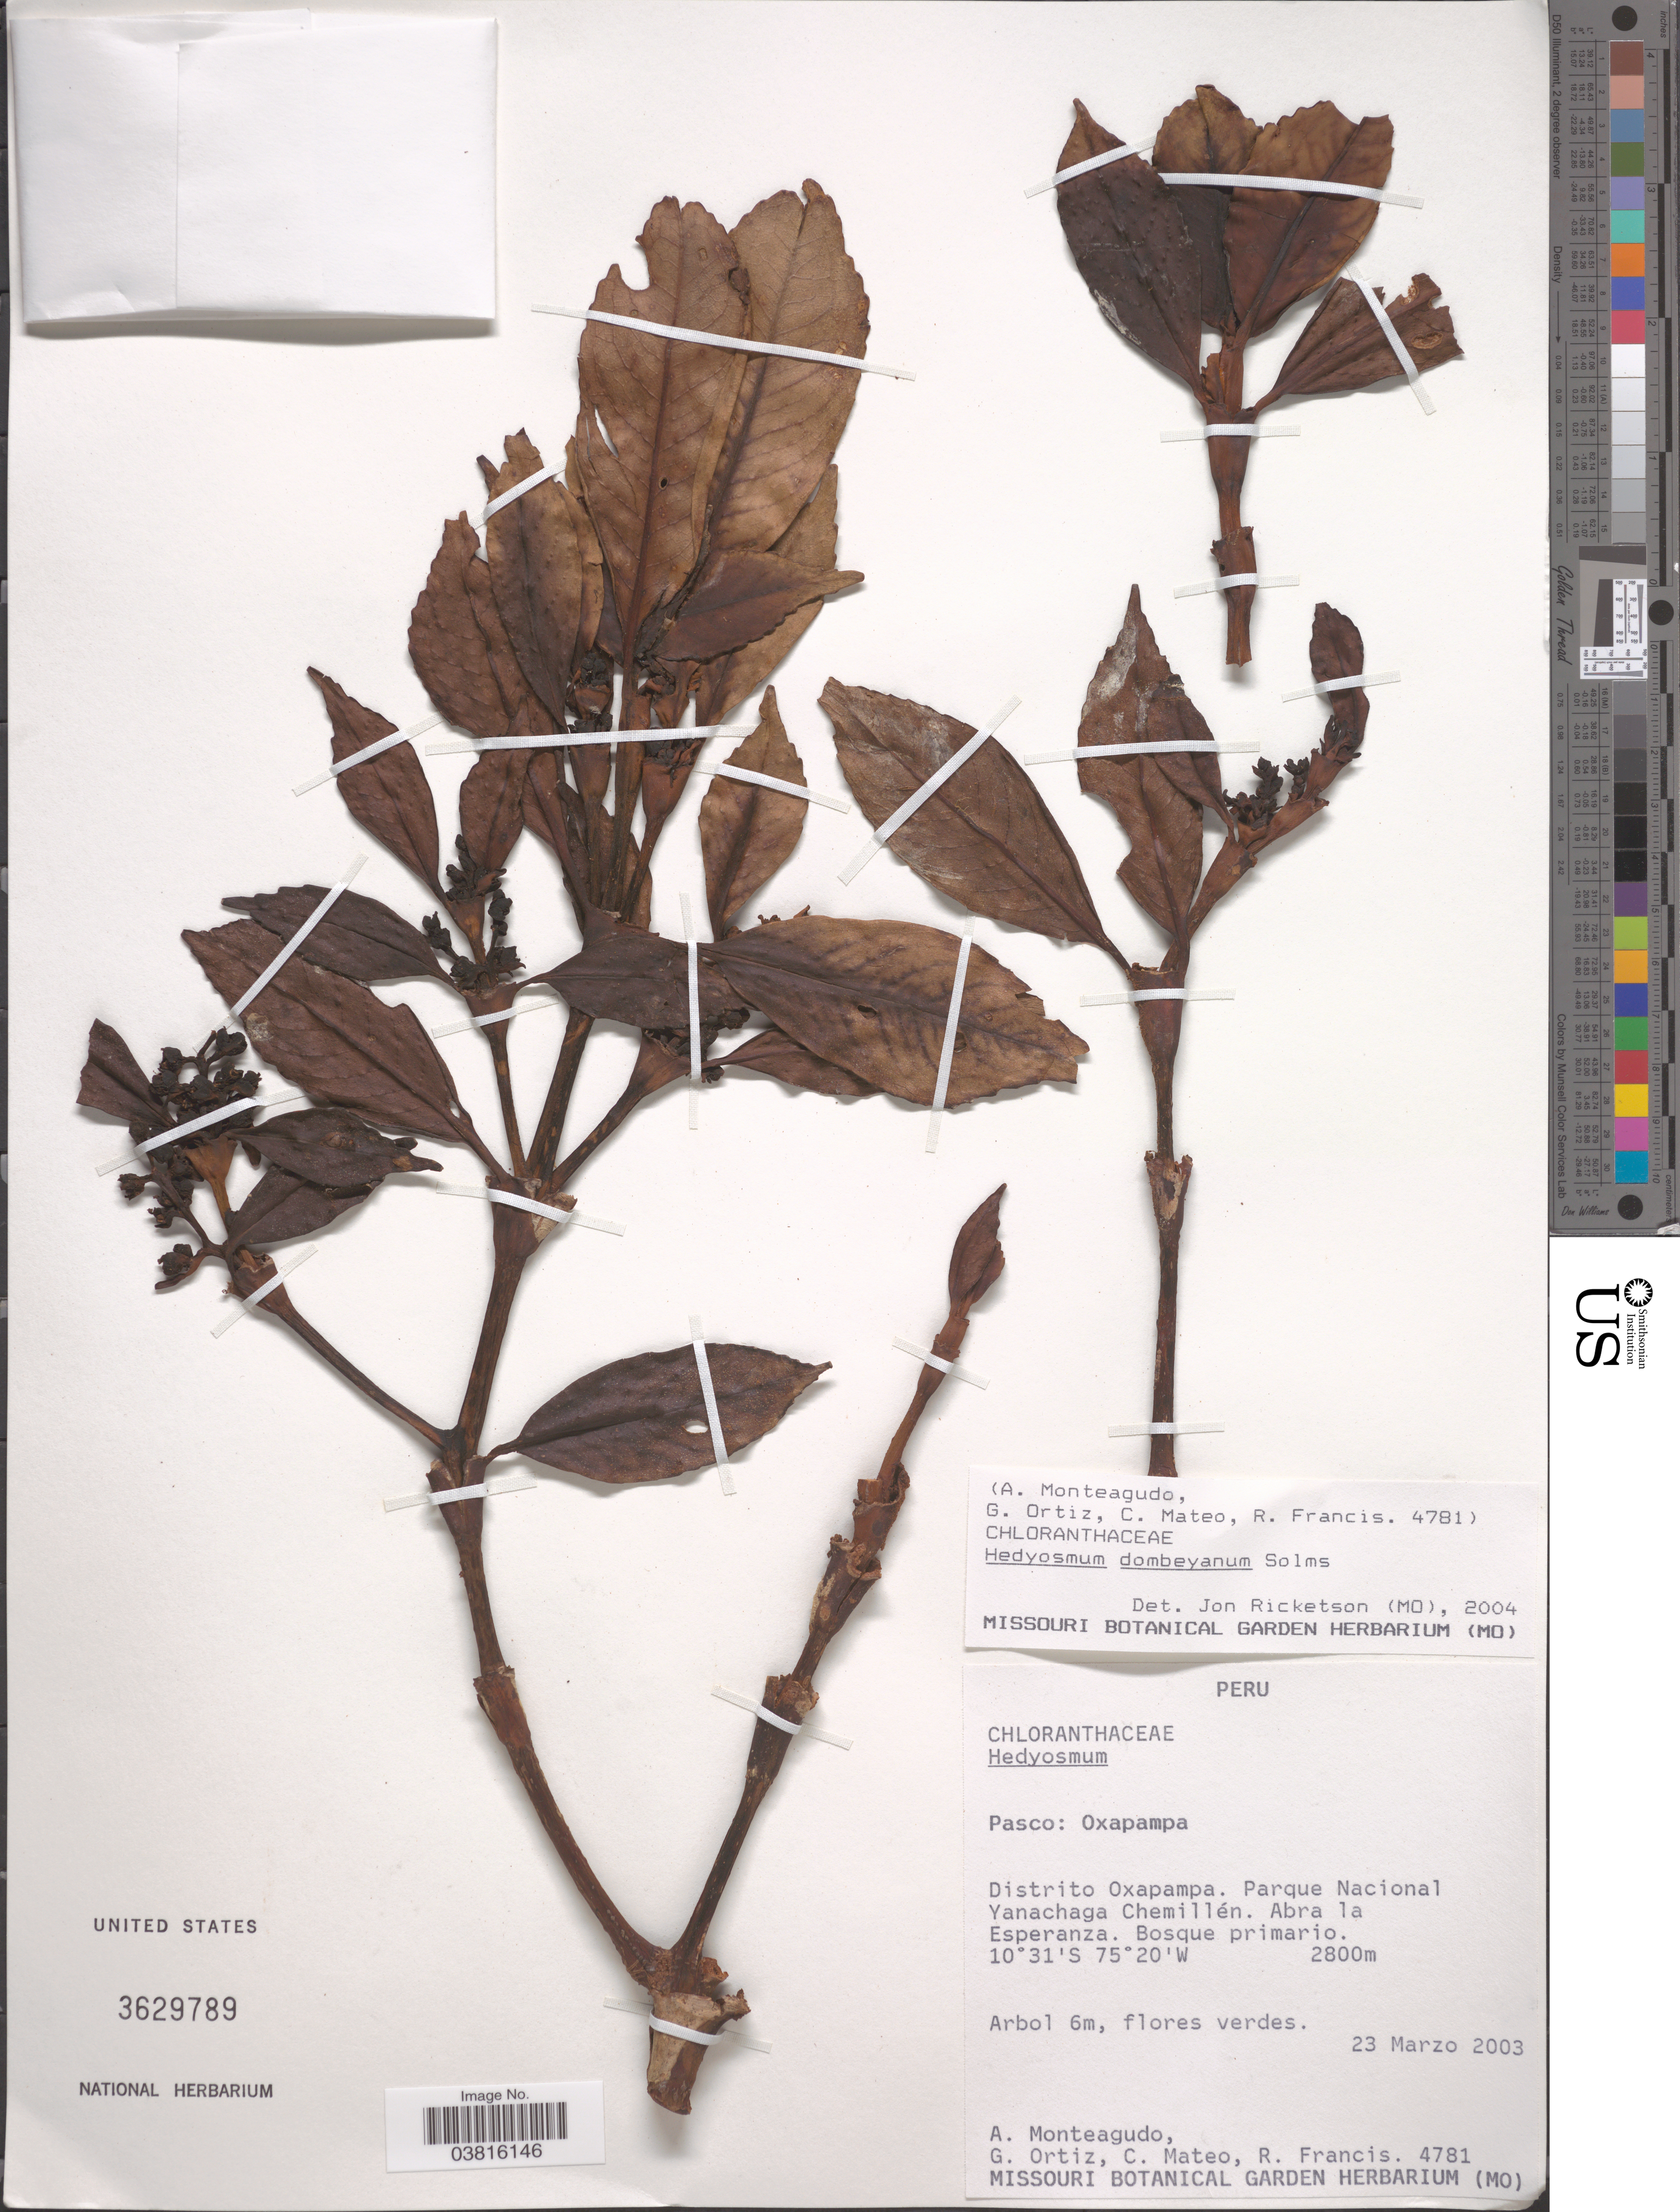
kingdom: Plantae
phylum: Tracheophyta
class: Magnoliopsida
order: Chloranthales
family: Chloranthaceae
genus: Hedyosmum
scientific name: Hedyosmum dombeyanum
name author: Solms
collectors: A. Monteagudo, G. Ortiz, C. Mateo & R. Francis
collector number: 4781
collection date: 2003-03-23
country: Peru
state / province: Pasco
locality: Oxapampa. Distrito Oxapampa. Parque Nacional Yanachaga Chemillén. Abra la Esperanza.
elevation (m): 2800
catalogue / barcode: US 3629789